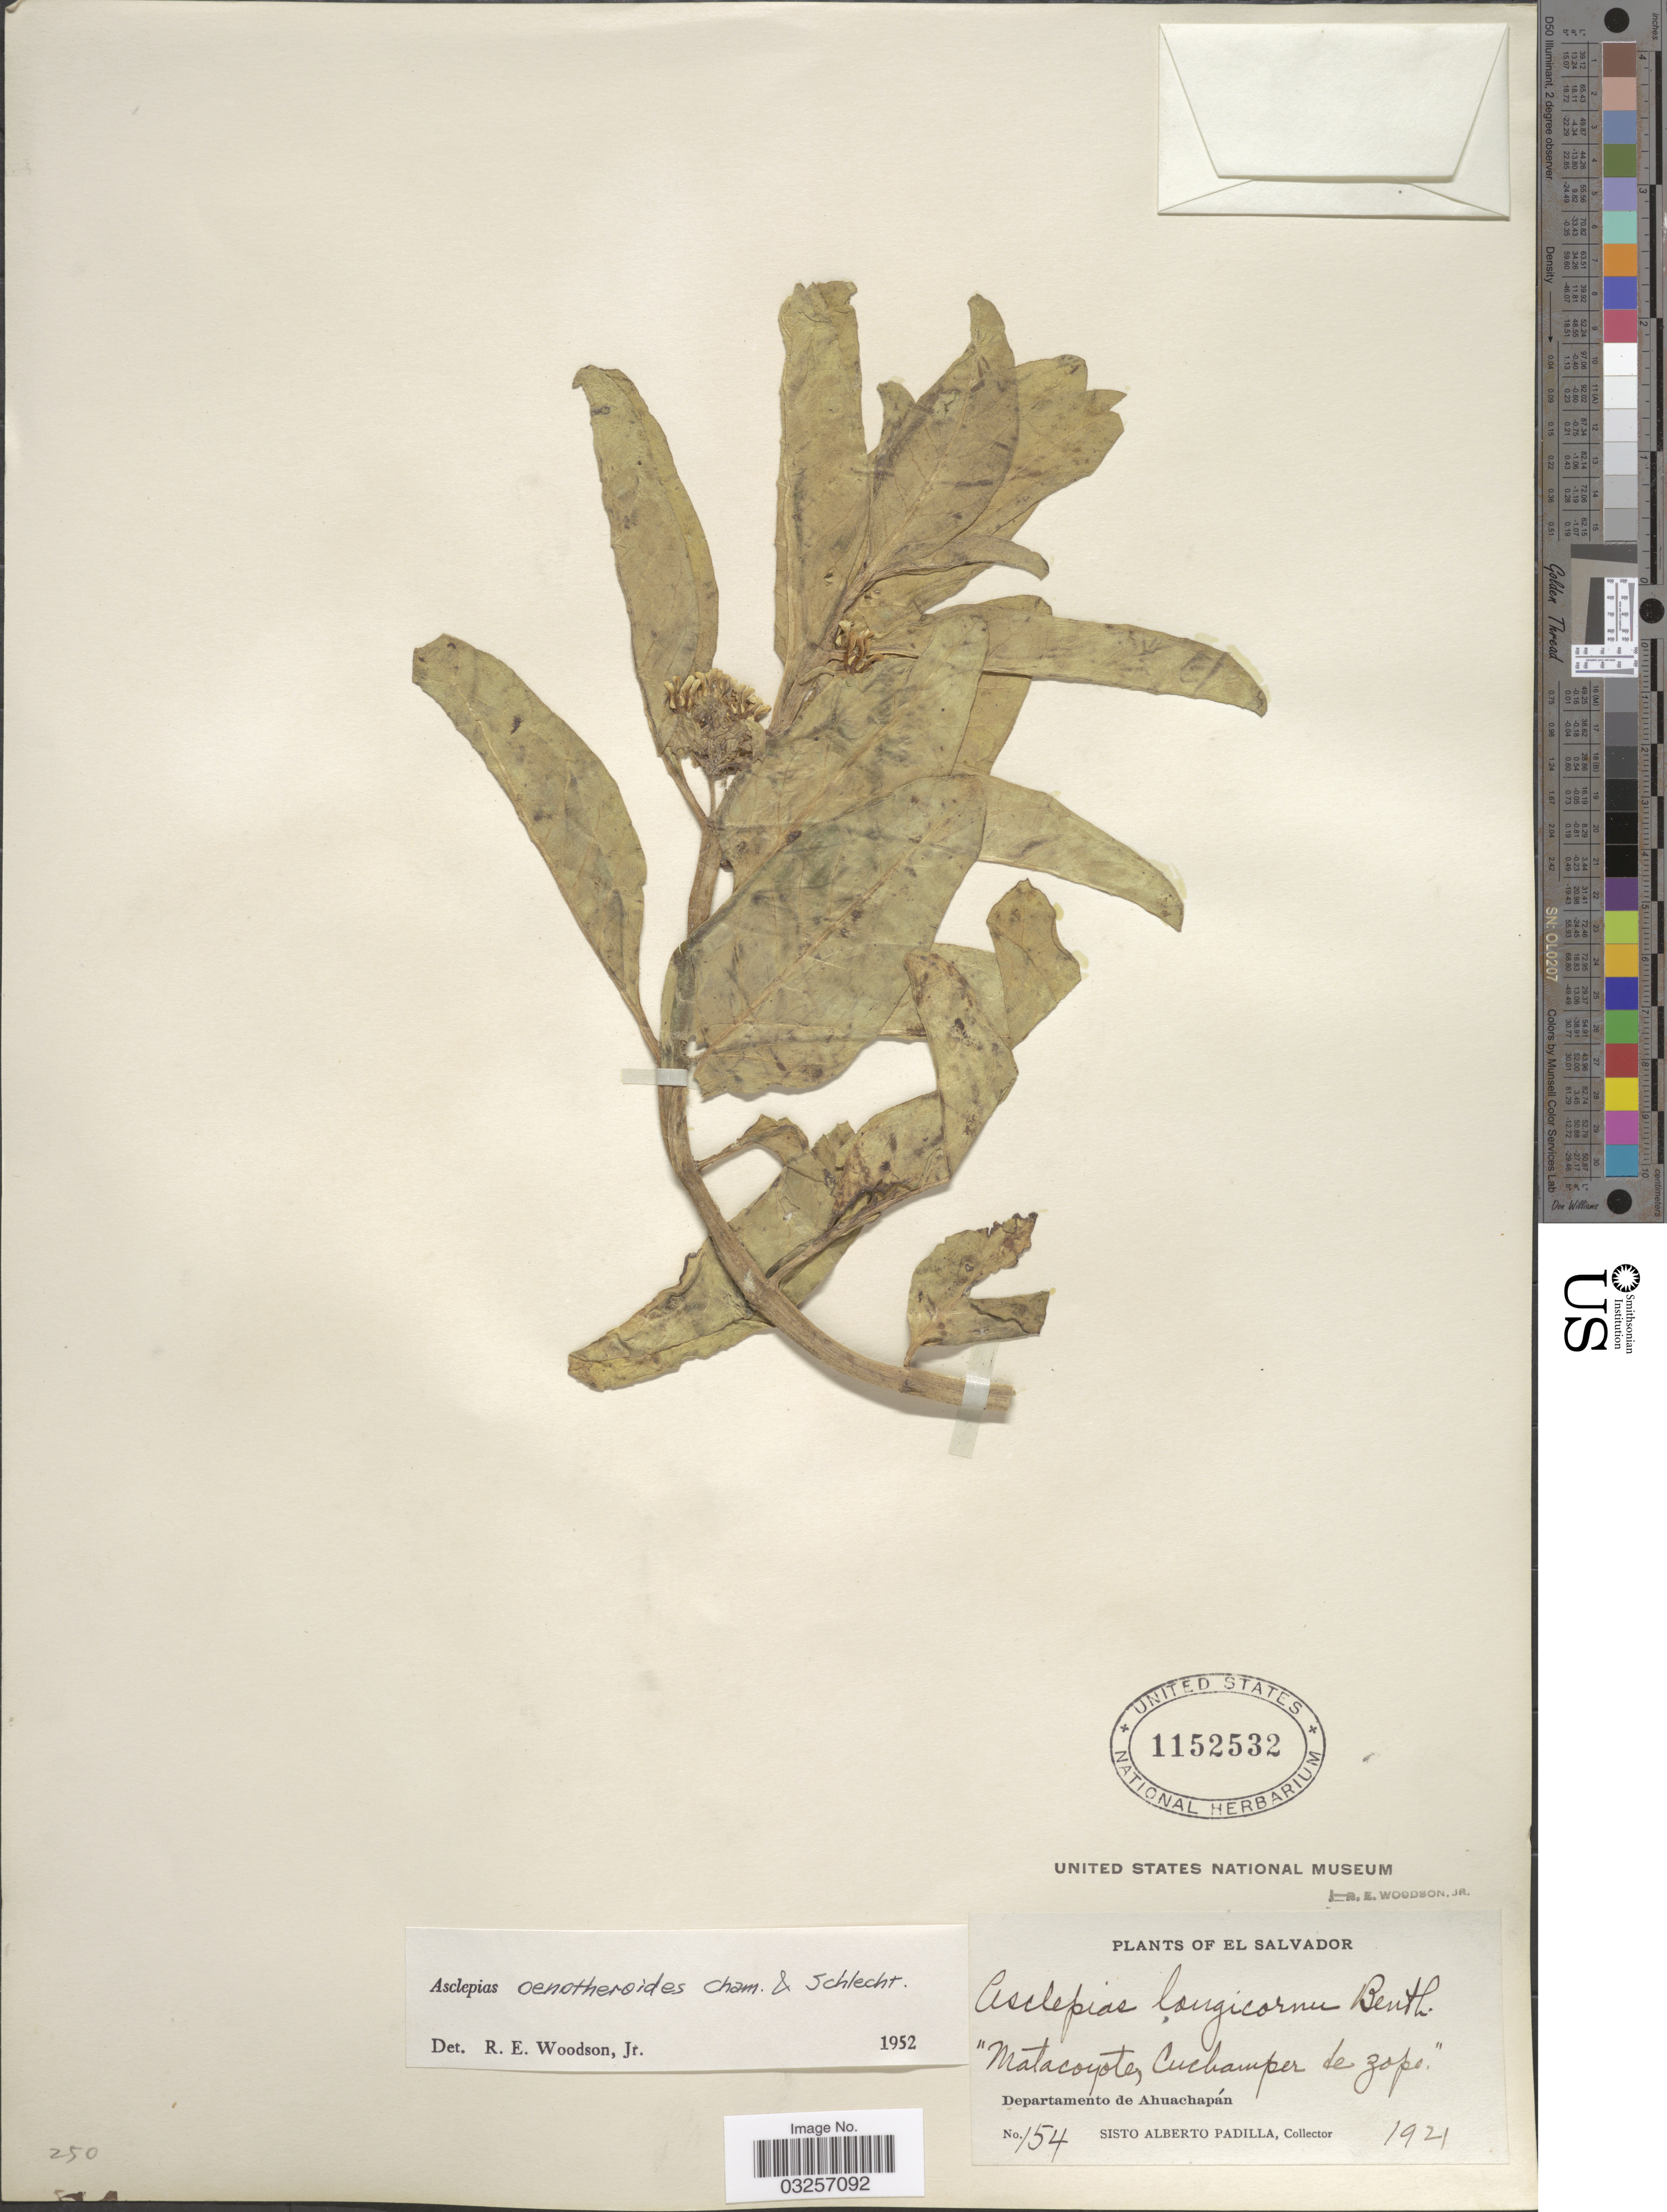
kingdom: Plantae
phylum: Tracheophyta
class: Magnoliopsida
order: Gentianales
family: Apocynaceae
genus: Asclepias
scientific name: Asclepias oenotheroides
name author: Schltdl. & Cham.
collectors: S. A. Padilla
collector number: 154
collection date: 1921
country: El Salvador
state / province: Ahuachapan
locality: Departamento de Ahuachapán.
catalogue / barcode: US 1152532